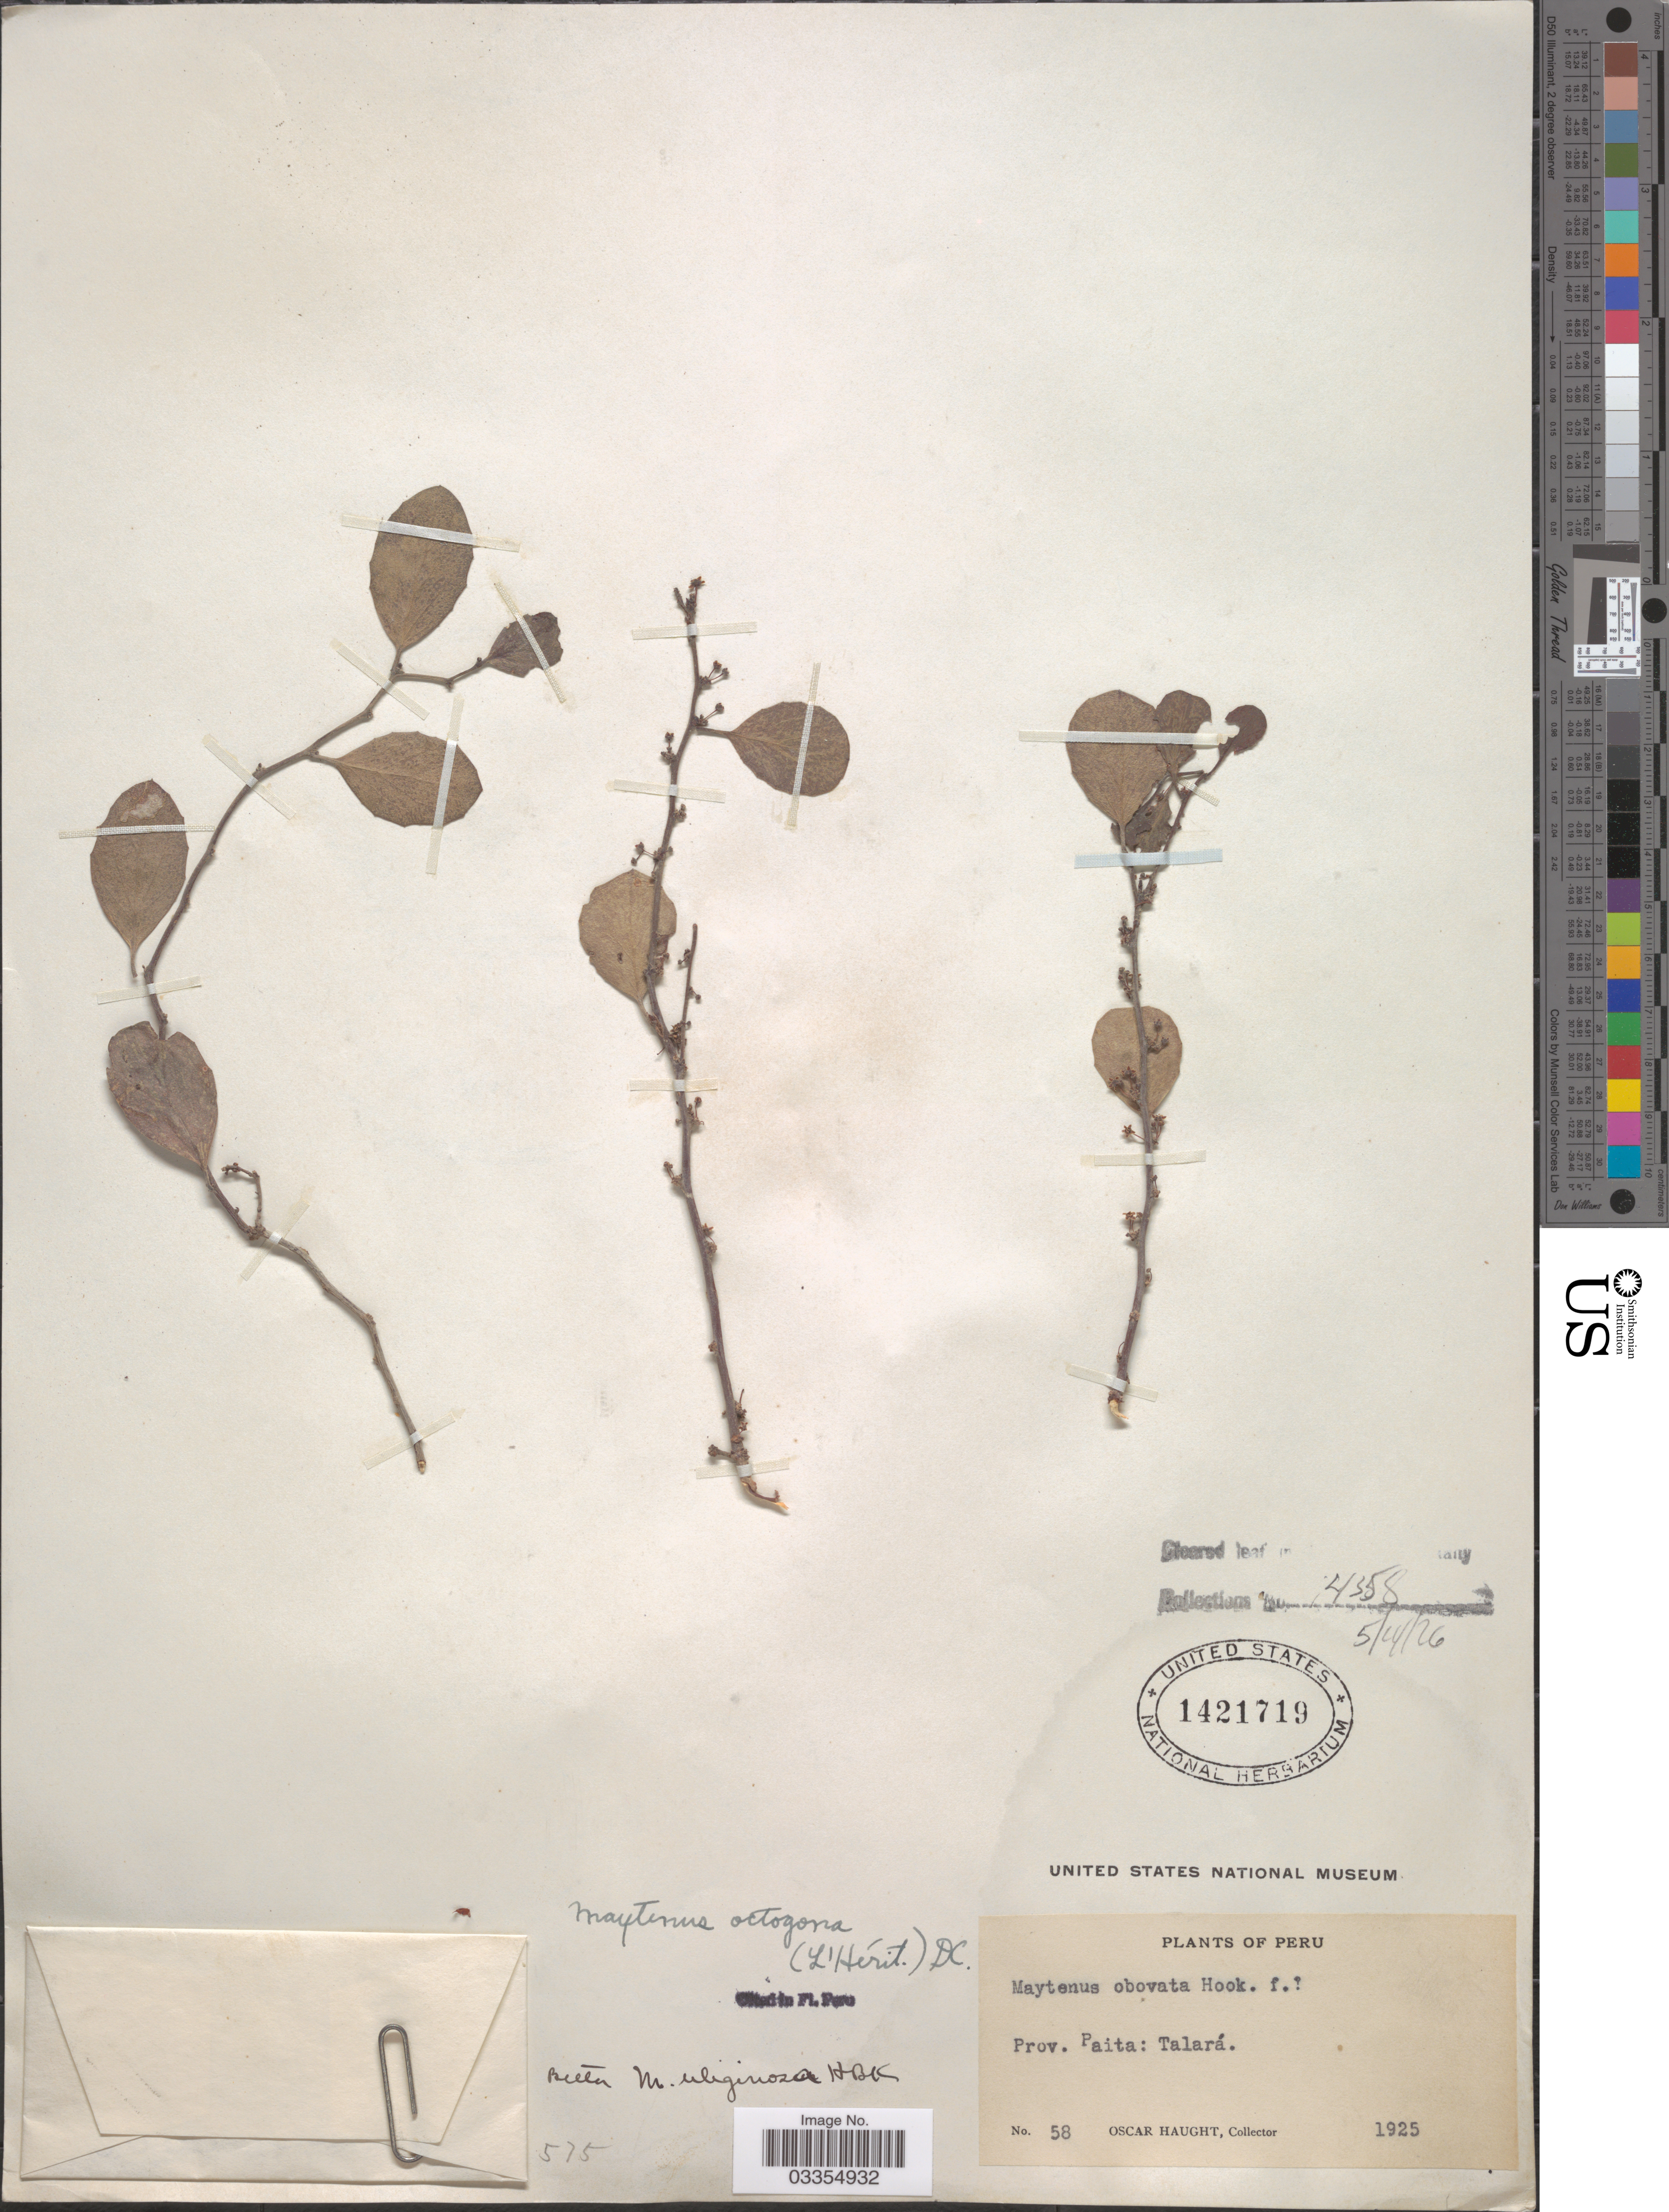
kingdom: Plantae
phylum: Tracheophyta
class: Magnoliopsida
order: Celastrales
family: Celastraceae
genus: Tricerma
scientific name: Tricerma orbiculare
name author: (Humb. & Bonpl. ex Schult.) Lundell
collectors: O. Haught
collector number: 58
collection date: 1925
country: Peru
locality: Prov. Paita: Talará.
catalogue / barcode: US 1421719